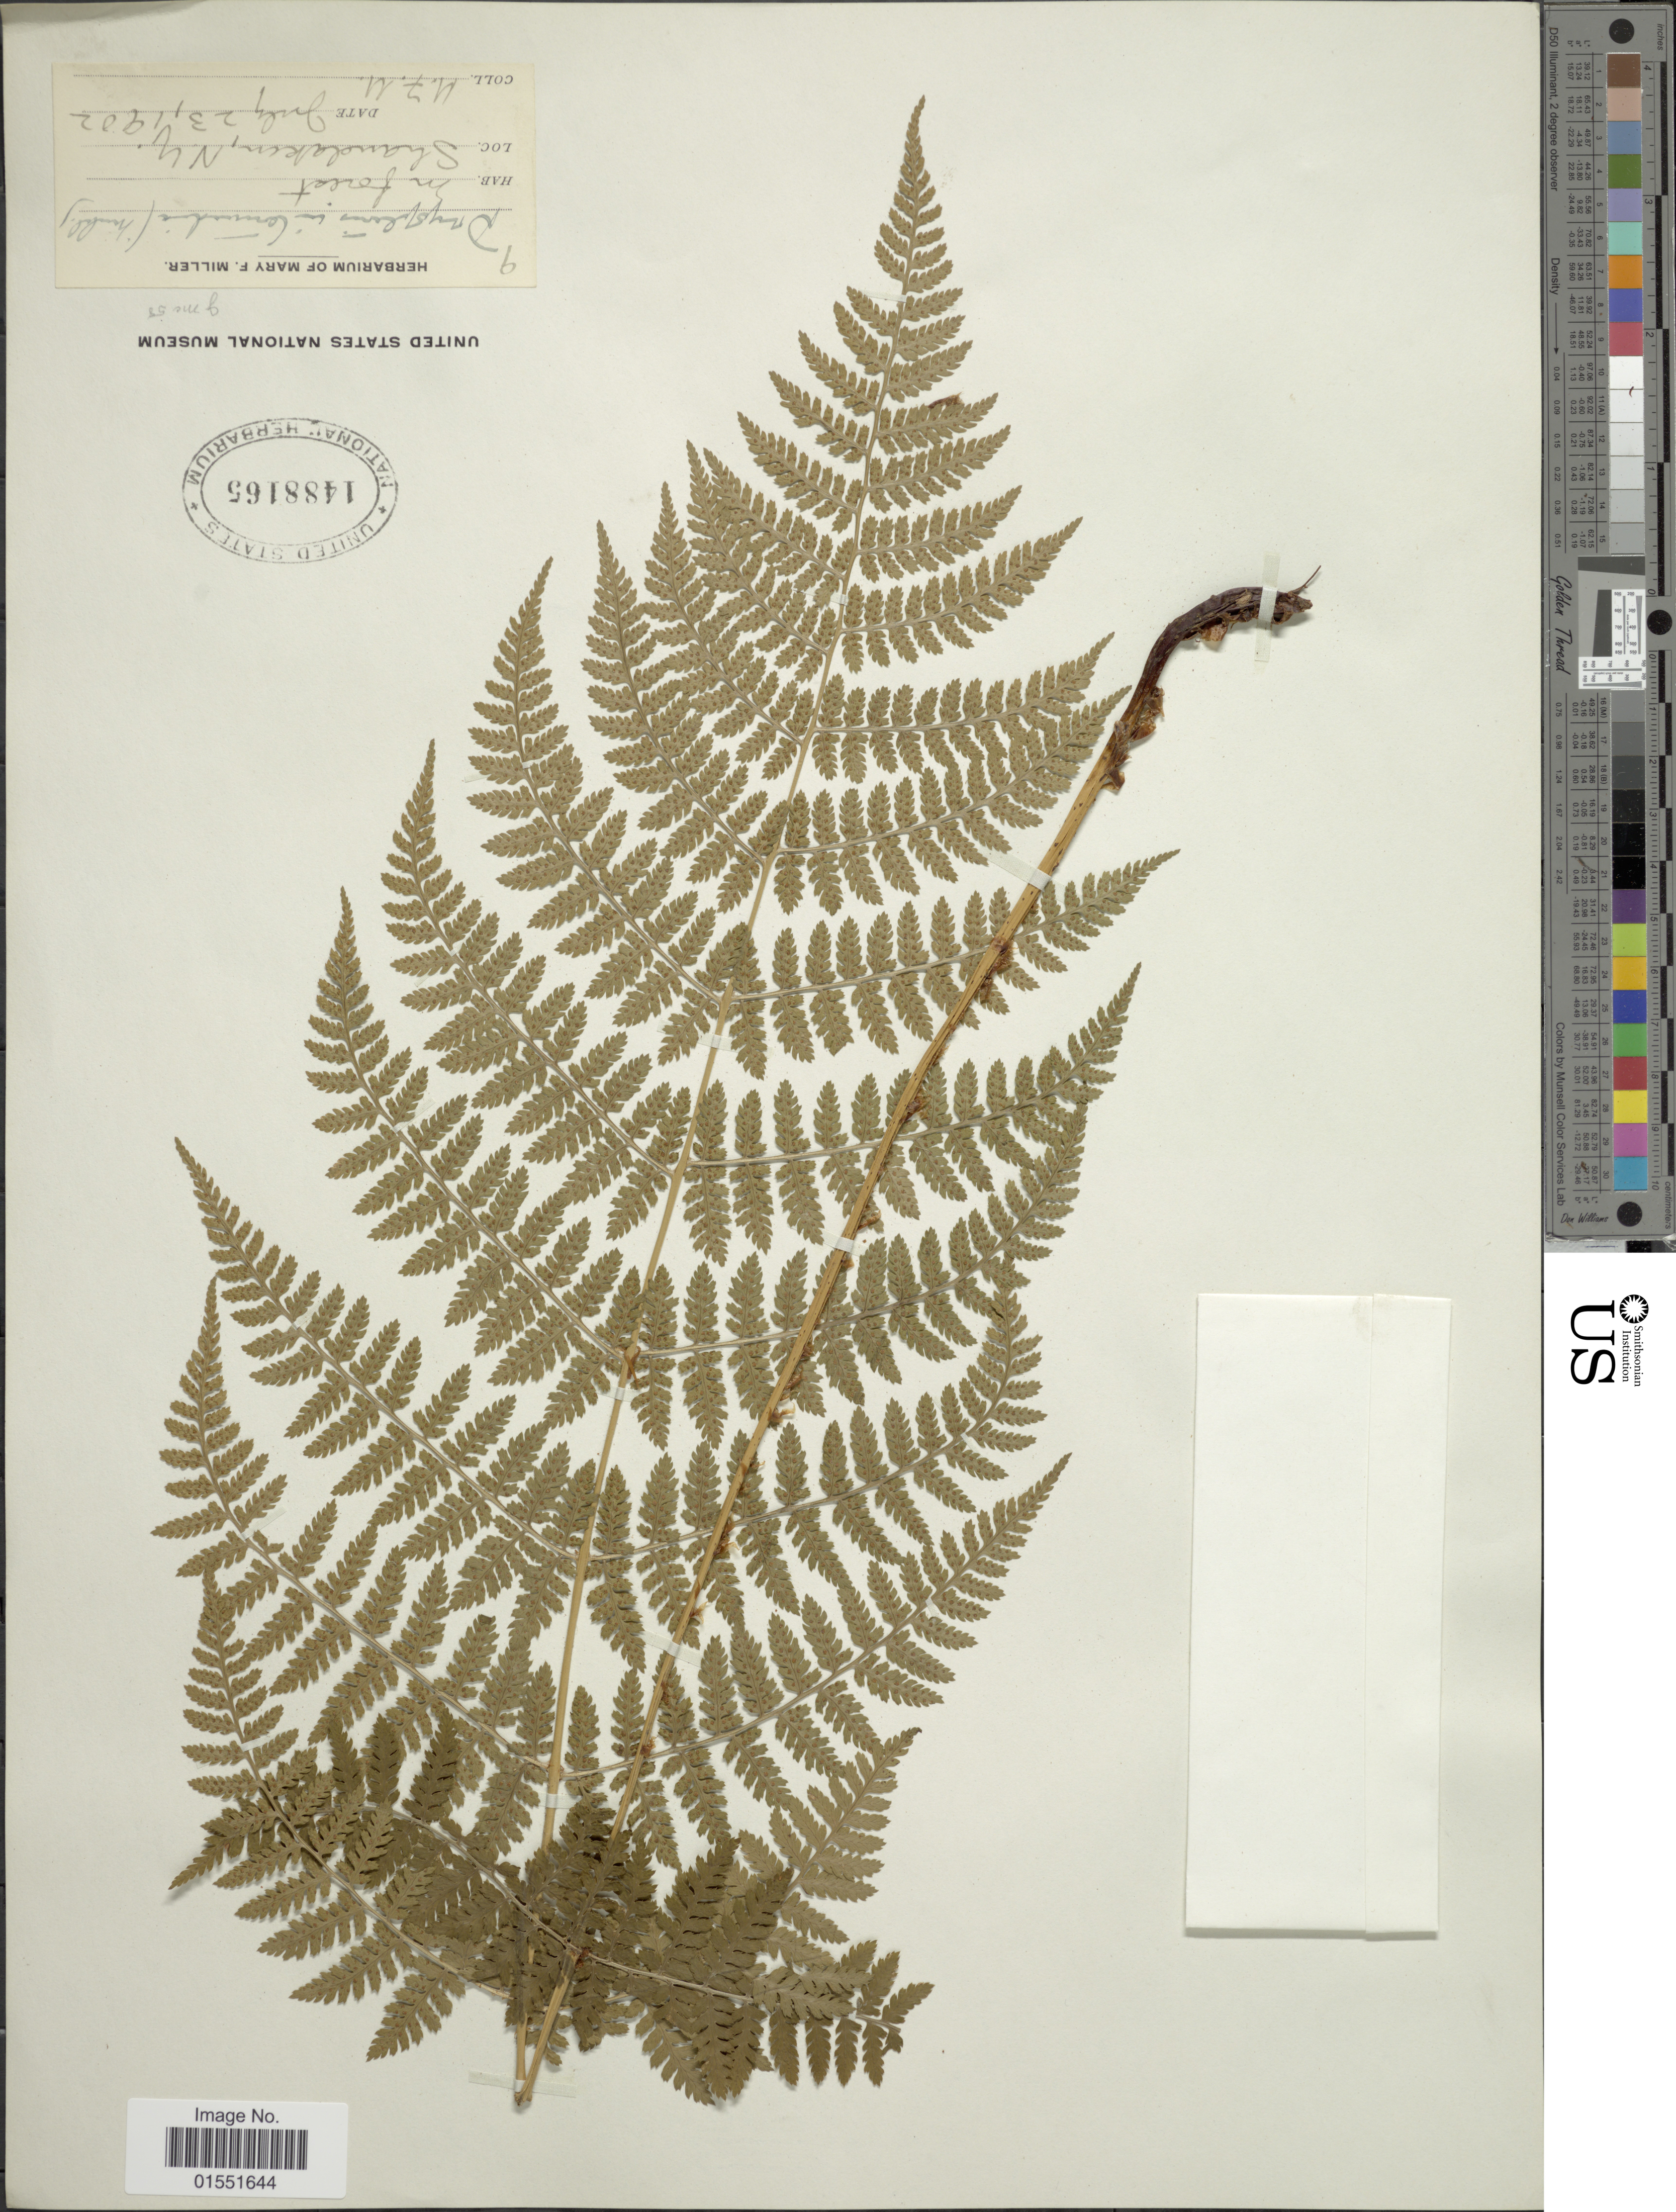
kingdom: Plantae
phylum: Tracheophyta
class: Polypodiopsida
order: Polypodiales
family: Dryopteridaceae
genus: Dryopteris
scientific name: Dryopteris intermedia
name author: (Muhl.) A. Gray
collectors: M. F. Miller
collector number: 9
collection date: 1902-07-23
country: United States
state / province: New York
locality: Shandaken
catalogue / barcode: US 1488165